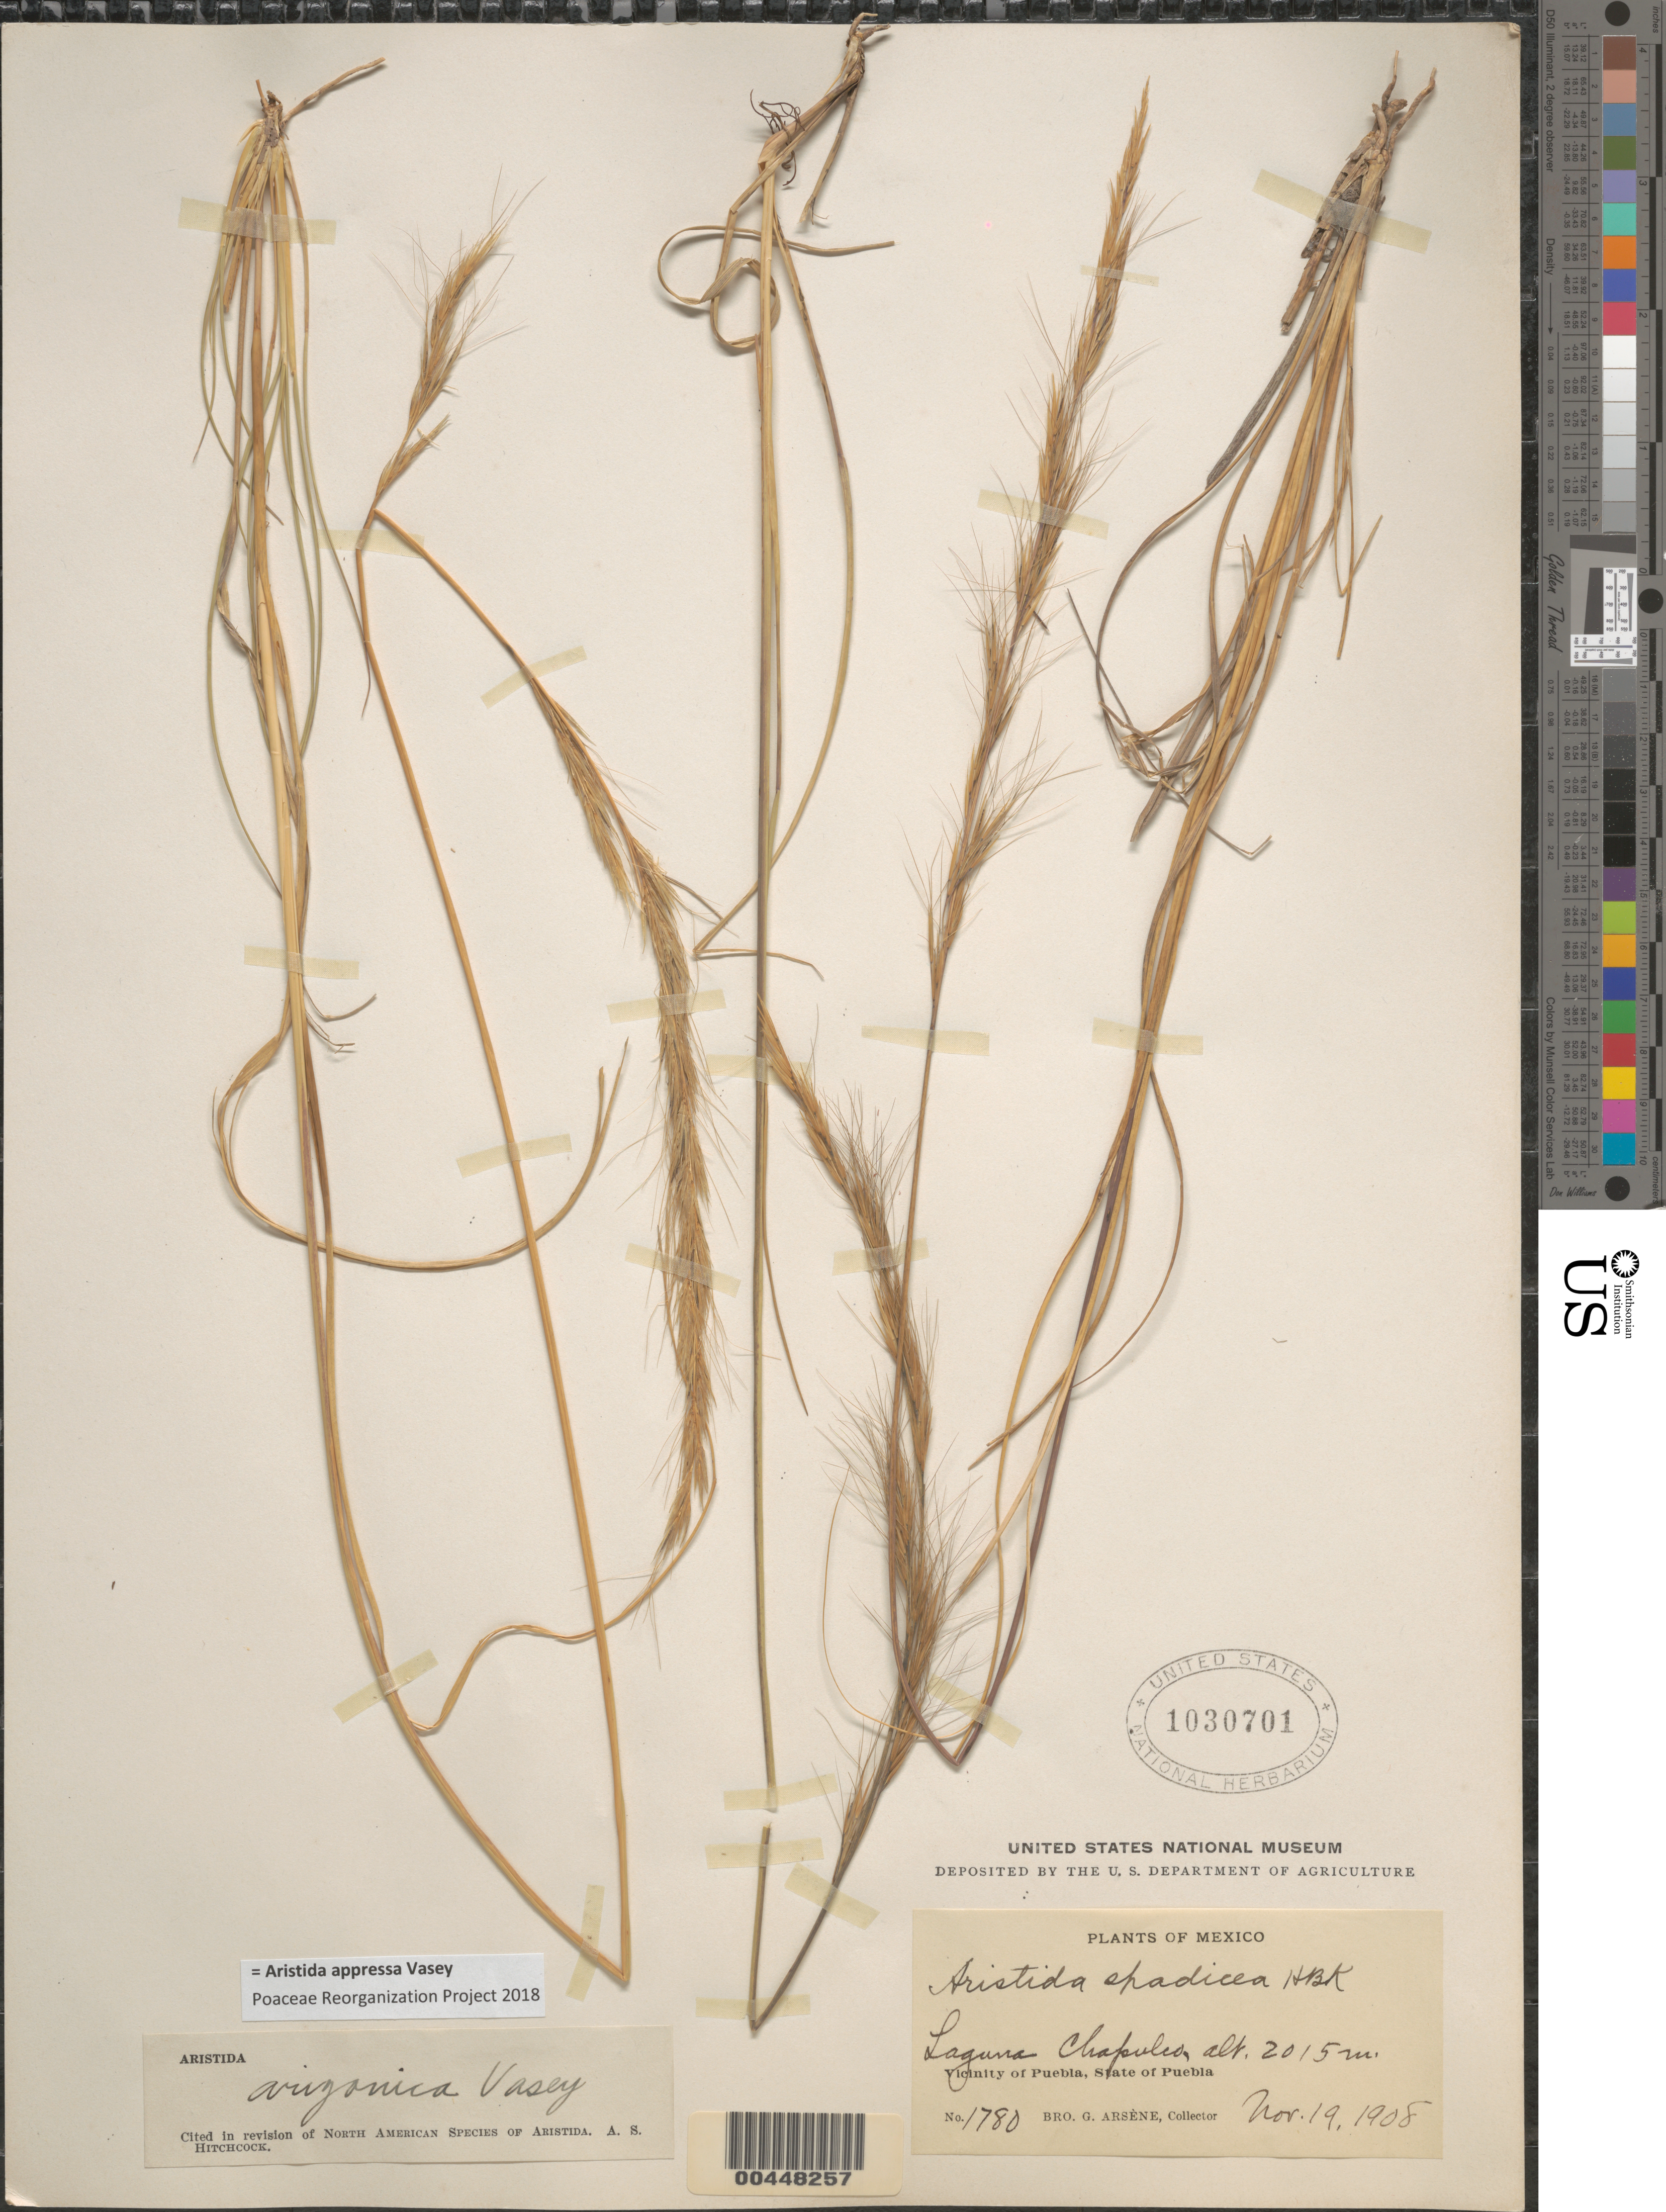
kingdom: Plantae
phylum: Tracheophyta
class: Liliopsida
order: Poales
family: Poaceae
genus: Aristida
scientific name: Aristida appressa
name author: Vasey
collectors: Bro. G. Arsène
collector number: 1780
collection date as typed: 19 Nov 1908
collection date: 1908-11-19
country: Mexico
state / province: Puebla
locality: Vicinity of Puebla, Laguna Chapulco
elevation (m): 2015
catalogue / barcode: US 1030701